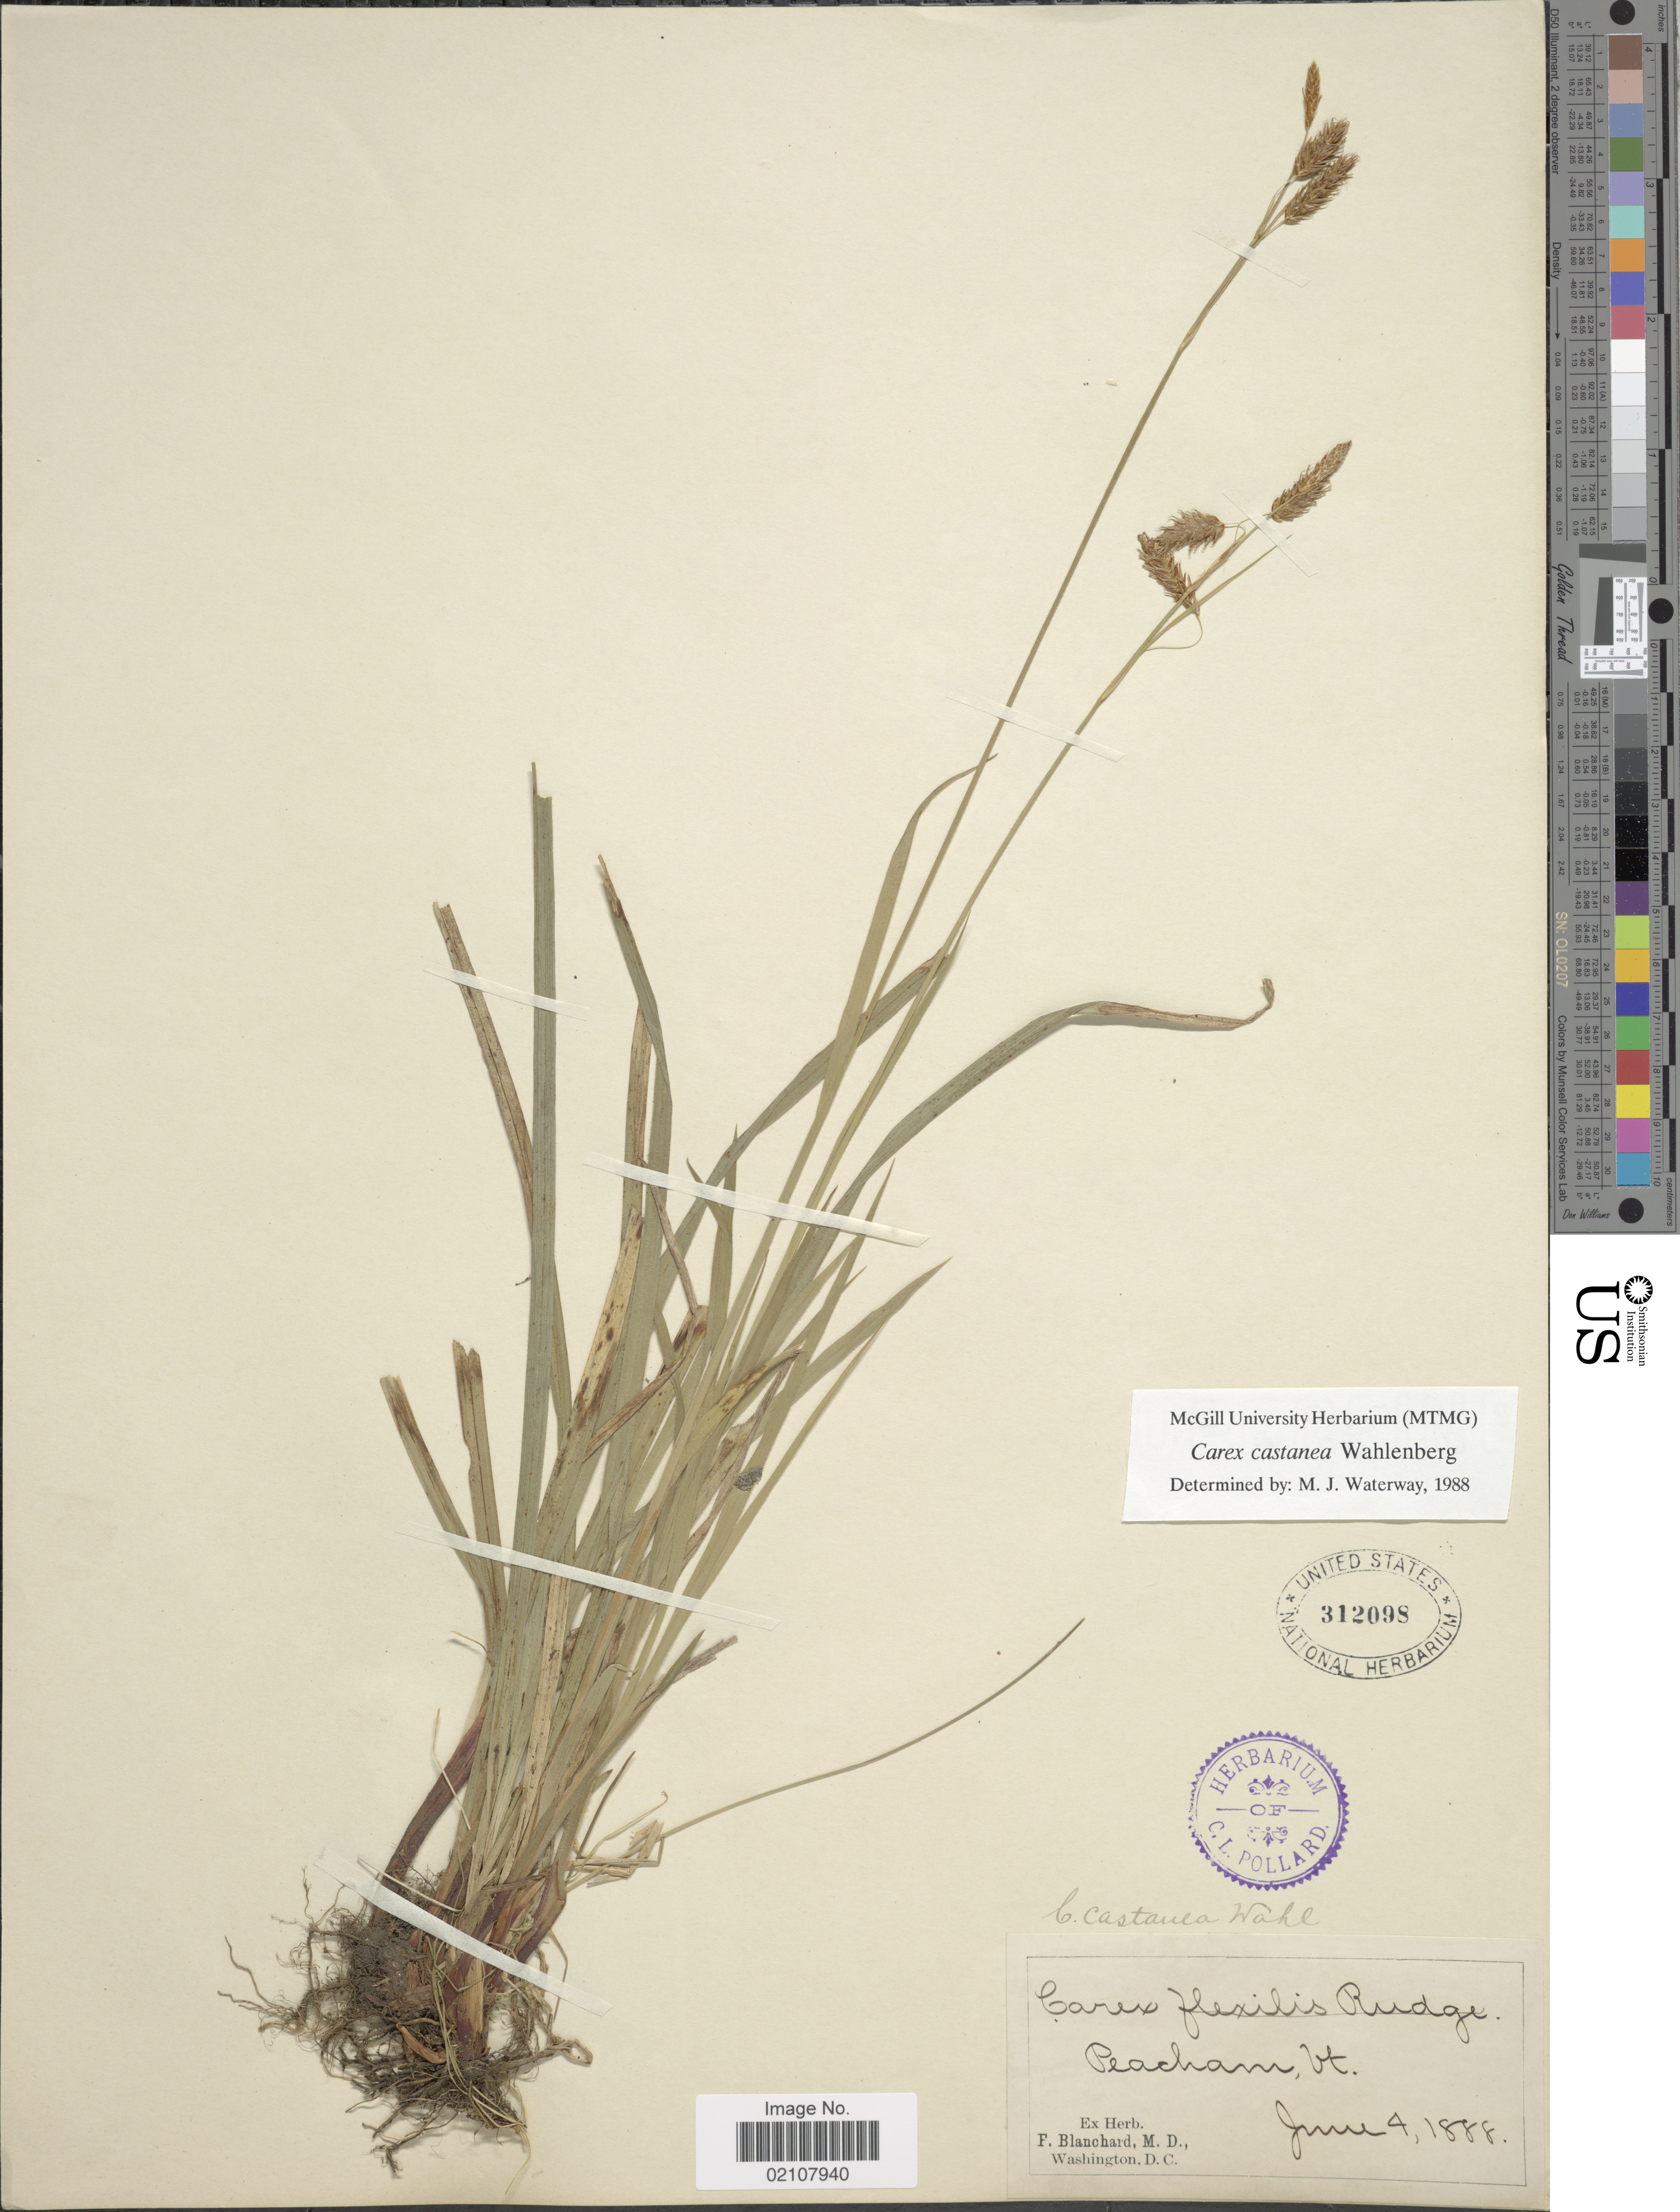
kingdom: Plantae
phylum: Tracheophyta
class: Liliopsida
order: Poales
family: Cyperaceae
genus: Carex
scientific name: Carex castanea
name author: Wahlenb.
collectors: ex herb. F. Blanchard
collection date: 1888-06-04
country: United States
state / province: Vermont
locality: Peacham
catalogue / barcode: US 312098